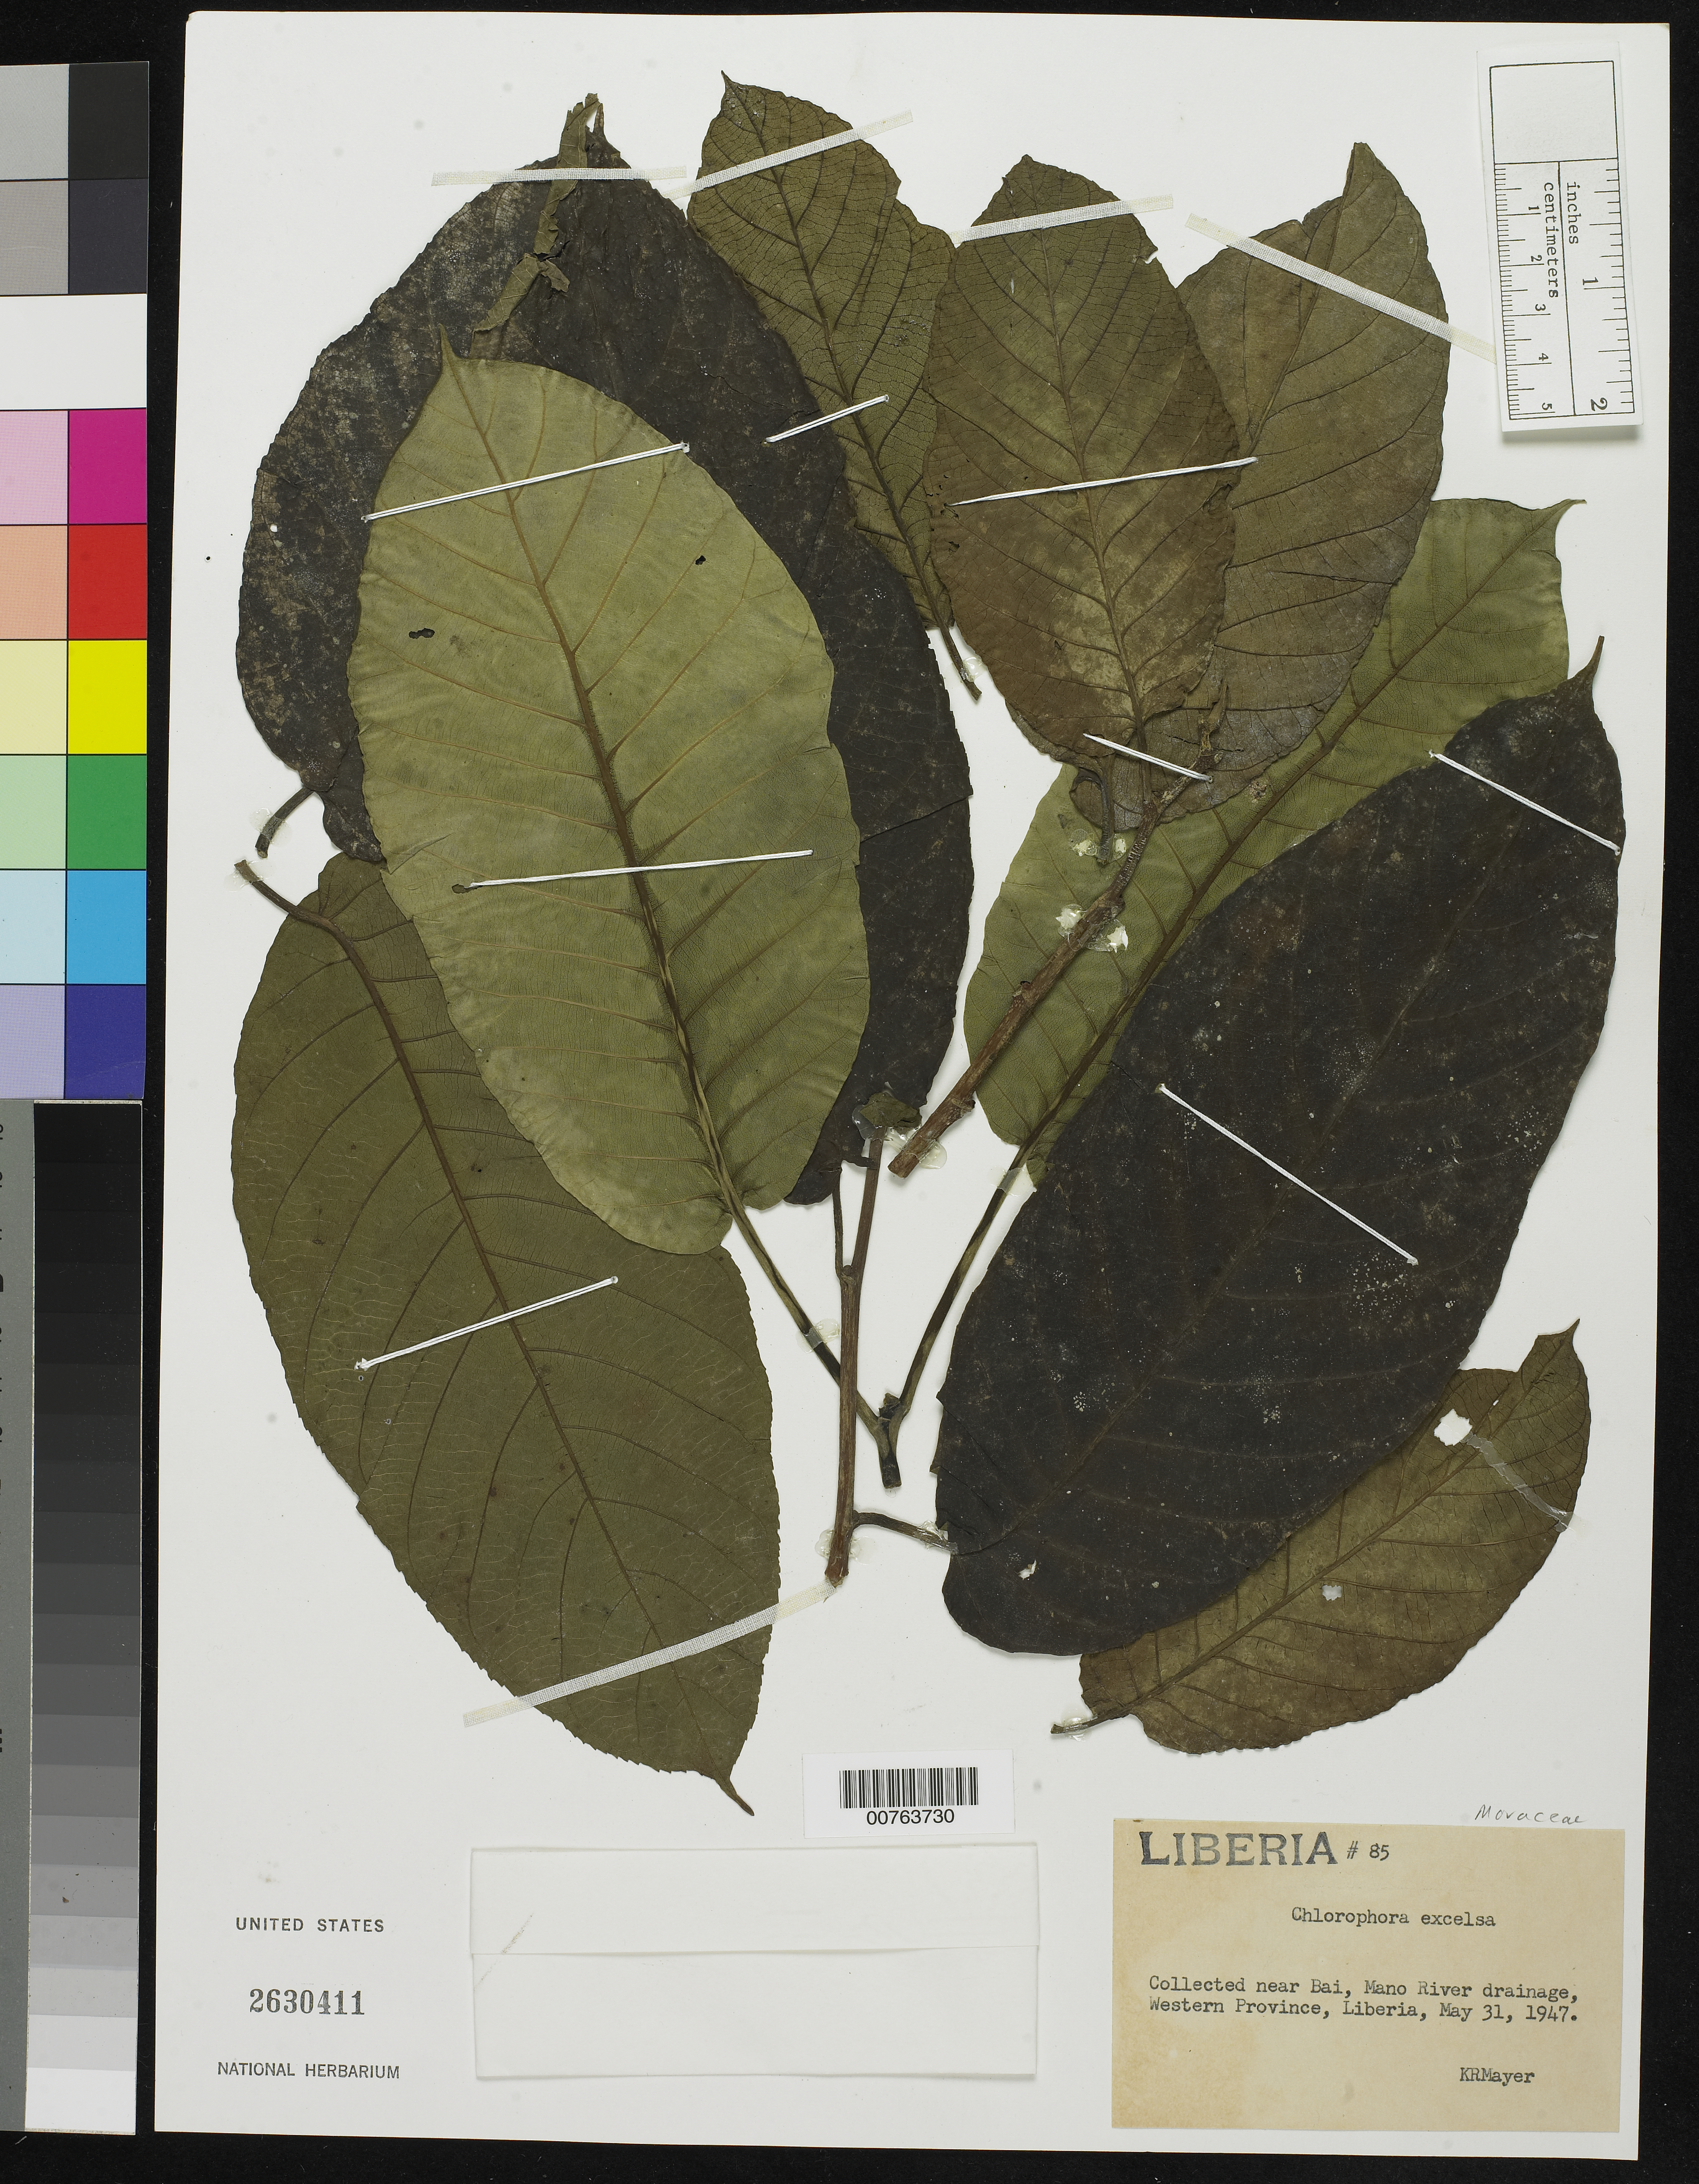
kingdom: Plantae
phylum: Tracheophyta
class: Magnoliopsida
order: Rosales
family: Moraceae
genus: Milicia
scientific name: Milicia excelsa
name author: (Welw.) C.C. Berg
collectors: K. R. Mayer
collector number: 85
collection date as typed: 31 May 1947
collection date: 1947-05-31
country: Liberia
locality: Western Province: Mano River drainage, near Bai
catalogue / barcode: US 2630411